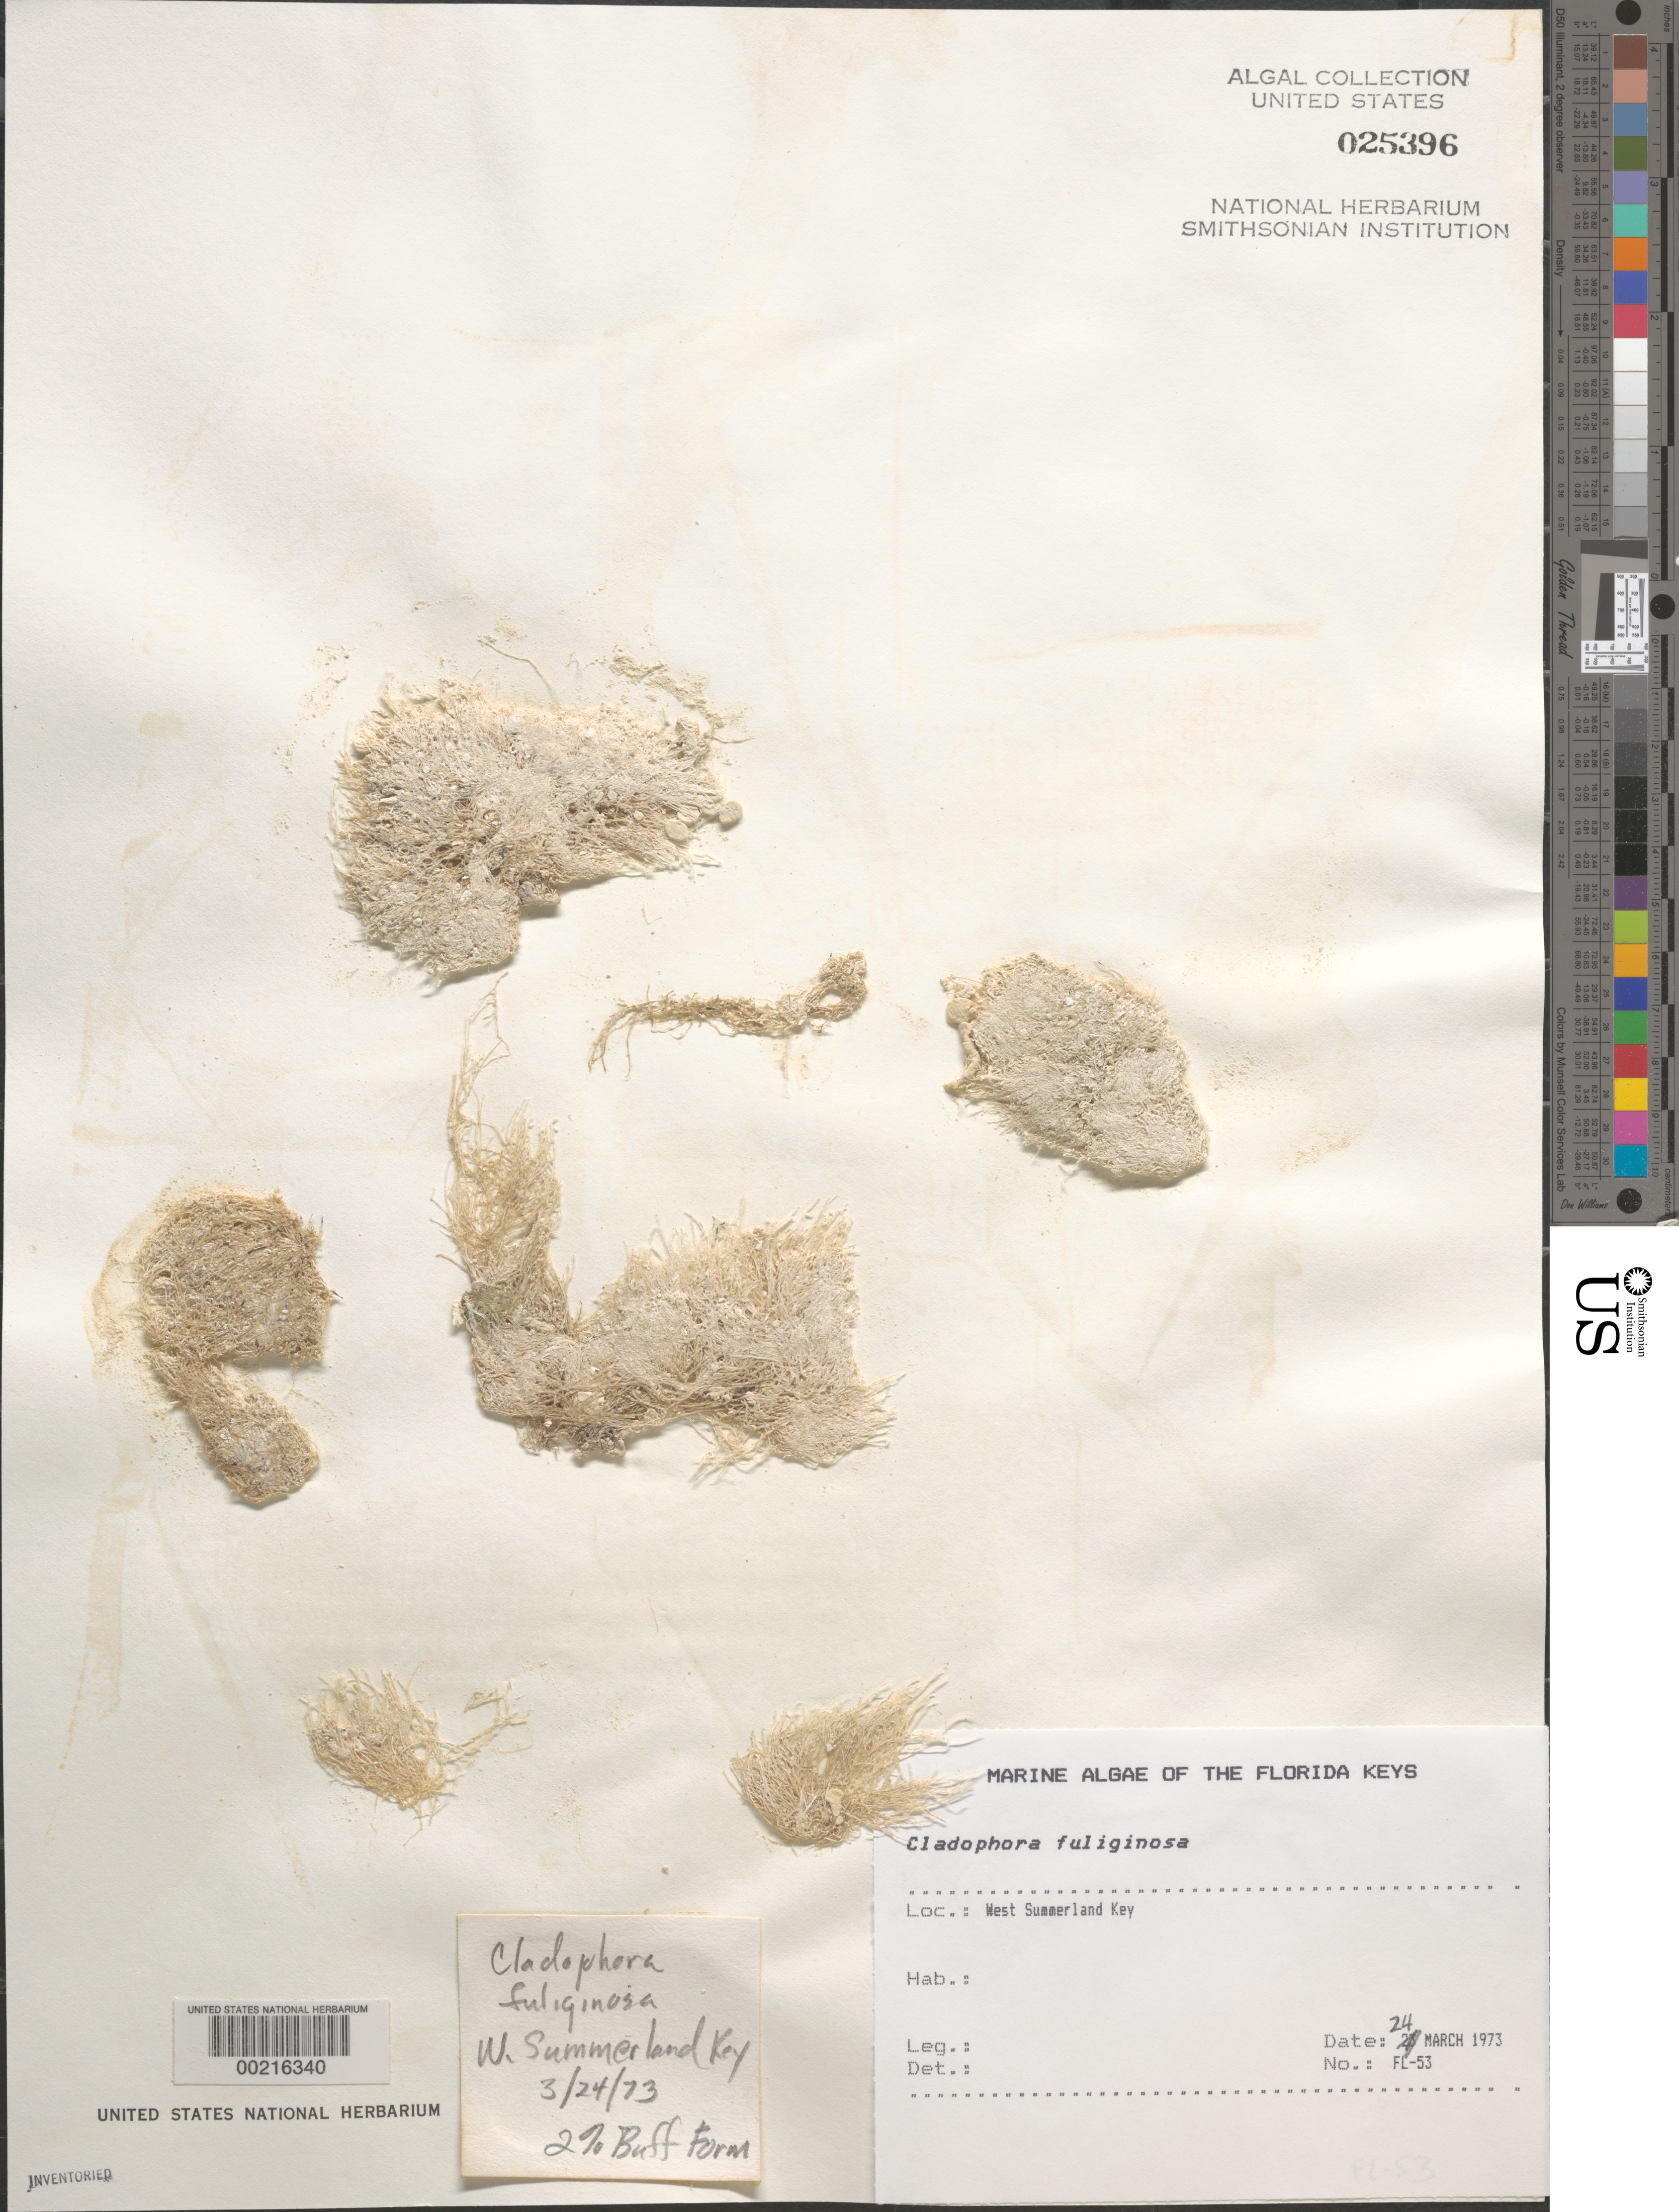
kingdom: Plantae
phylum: Chlorophyta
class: Ulvophyceae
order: Cladophorales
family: Cladophoraceae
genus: Cladophora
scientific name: Cladophora fuliginosa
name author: Kütz.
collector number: FL-53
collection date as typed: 24 Mar 1973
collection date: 1973-03-24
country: United States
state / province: Florida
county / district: Monroe County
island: West Summerland Key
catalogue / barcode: US 25396